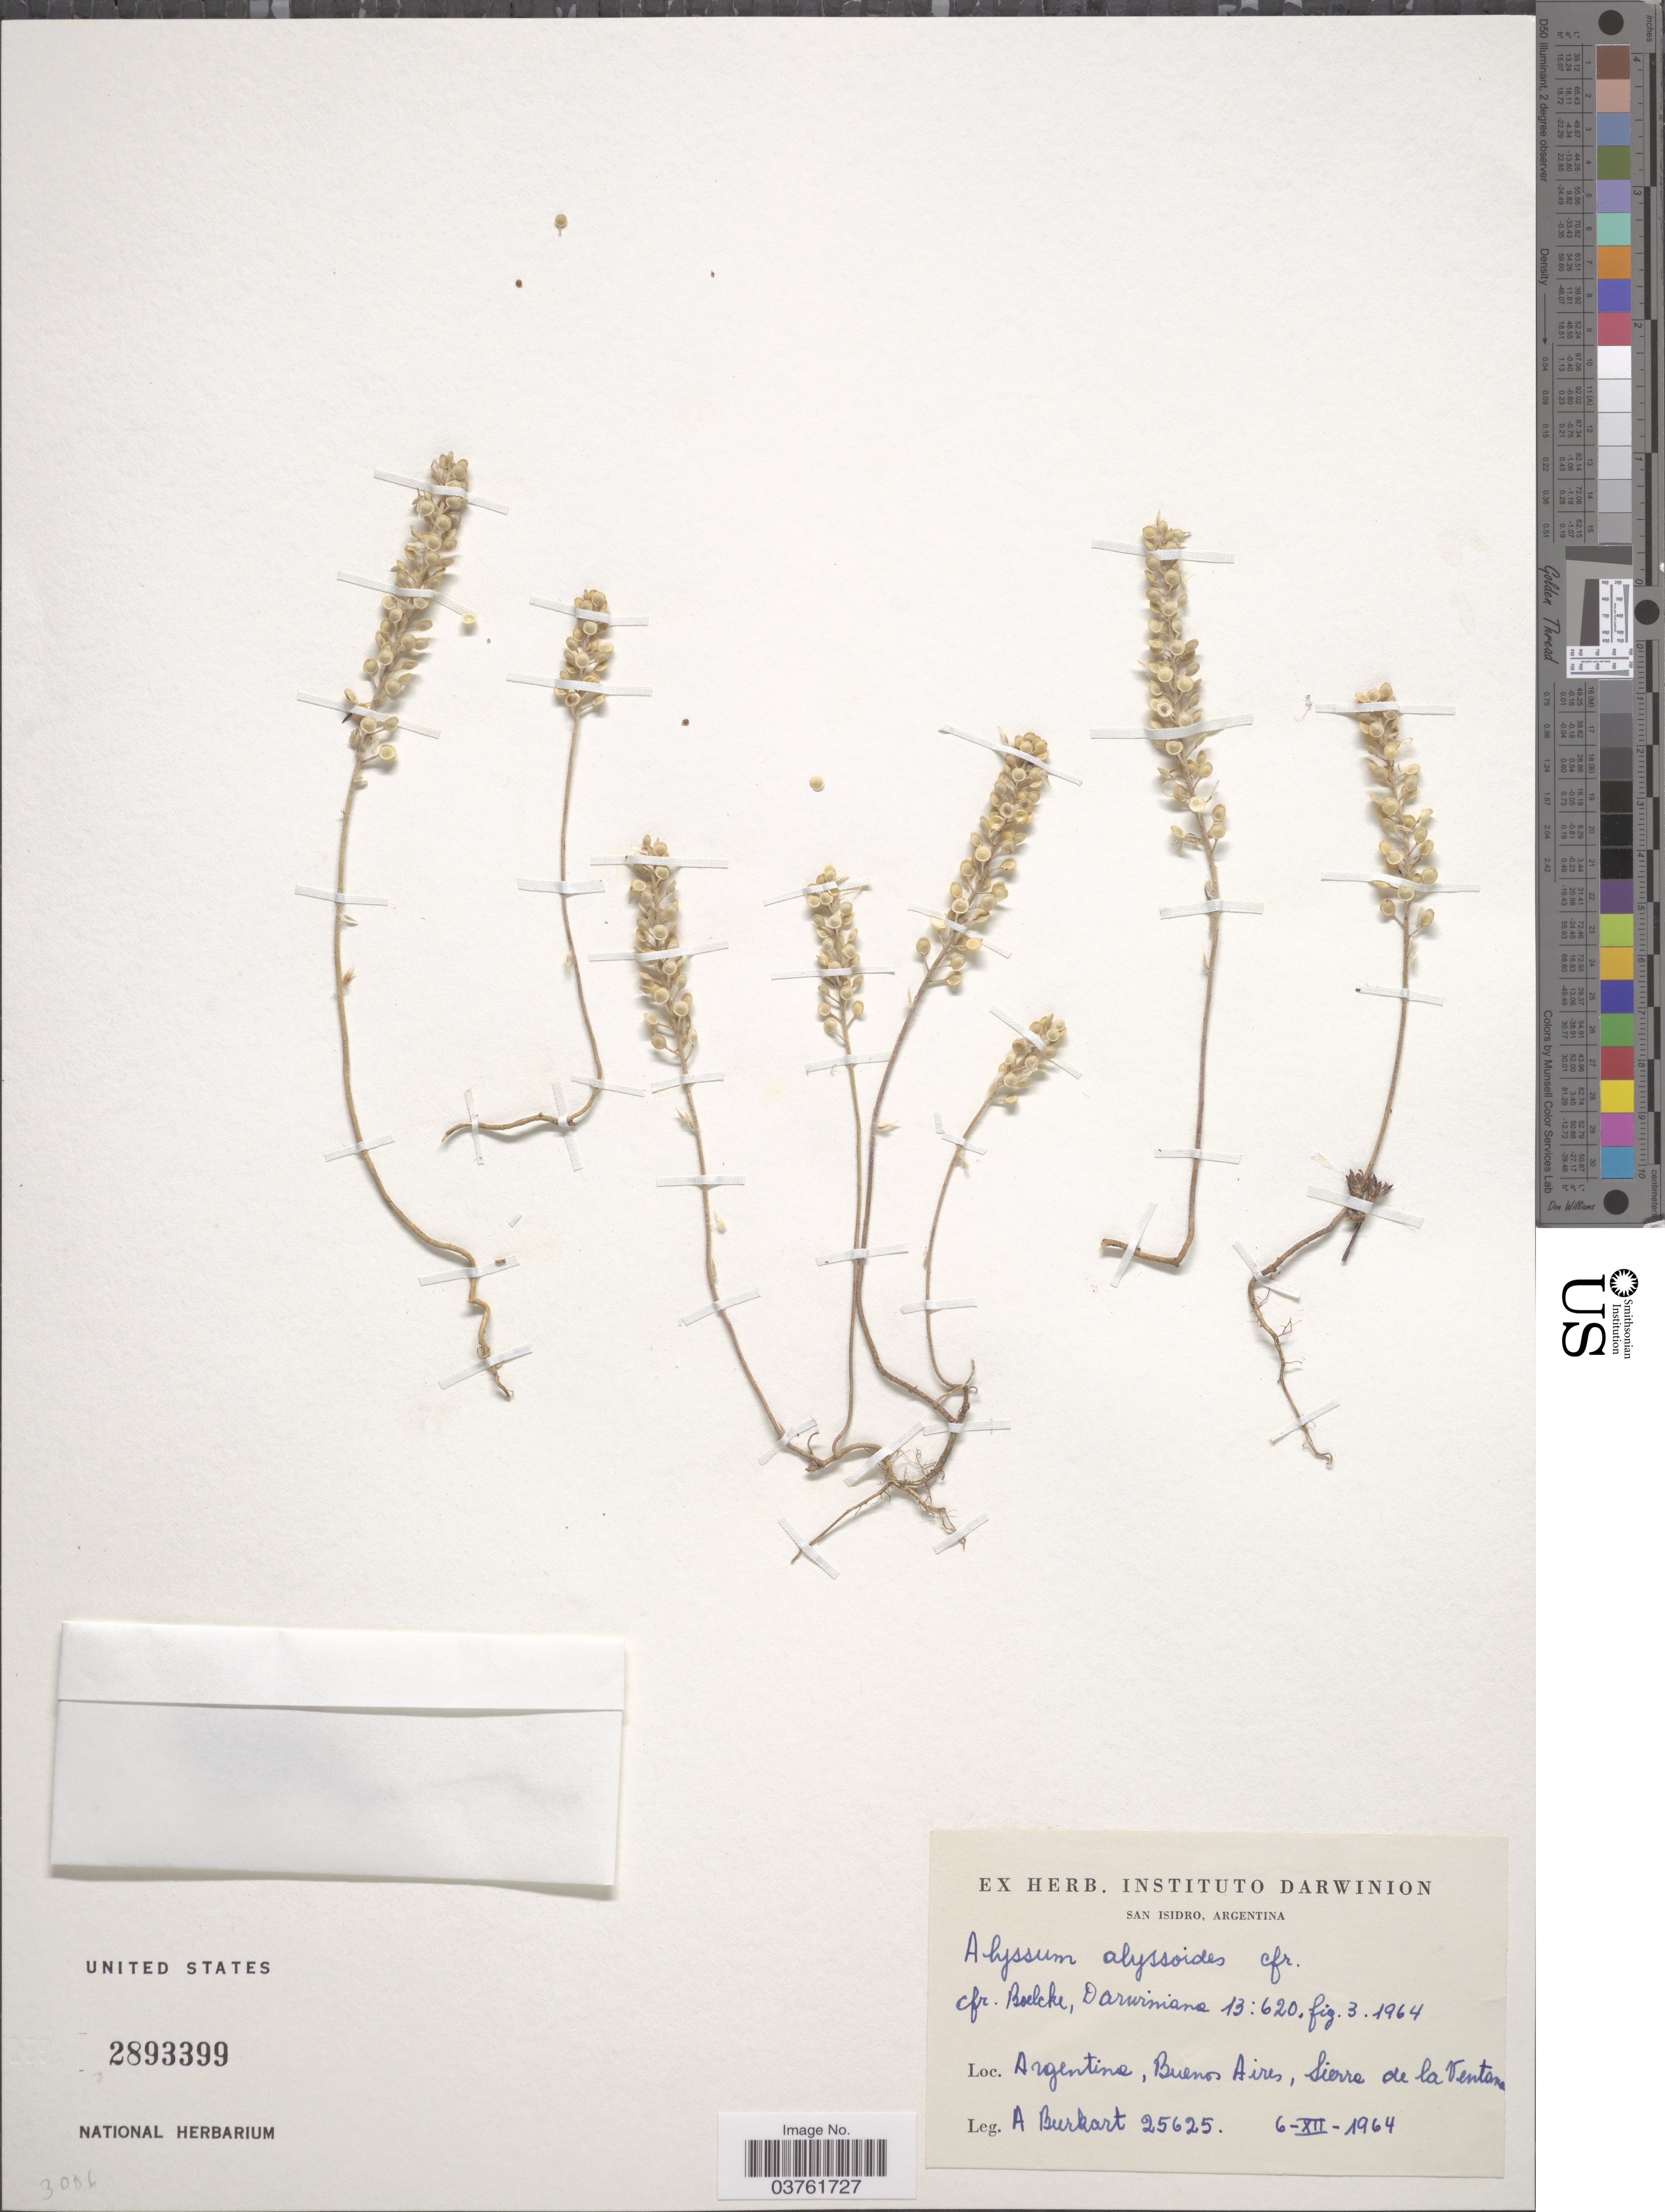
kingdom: Plantae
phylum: Tracheophyta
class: Magnoliopsida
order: Brassicales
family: Brassicaceae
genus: Alyssum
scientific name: Alyssum alyssoides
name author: (L.) L.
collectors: A. E. Burkart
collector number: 25625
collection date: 1964-12-06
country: Argentina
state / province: Buenos Aires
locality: Sierre de la Ventana.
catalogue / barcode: US 2893399